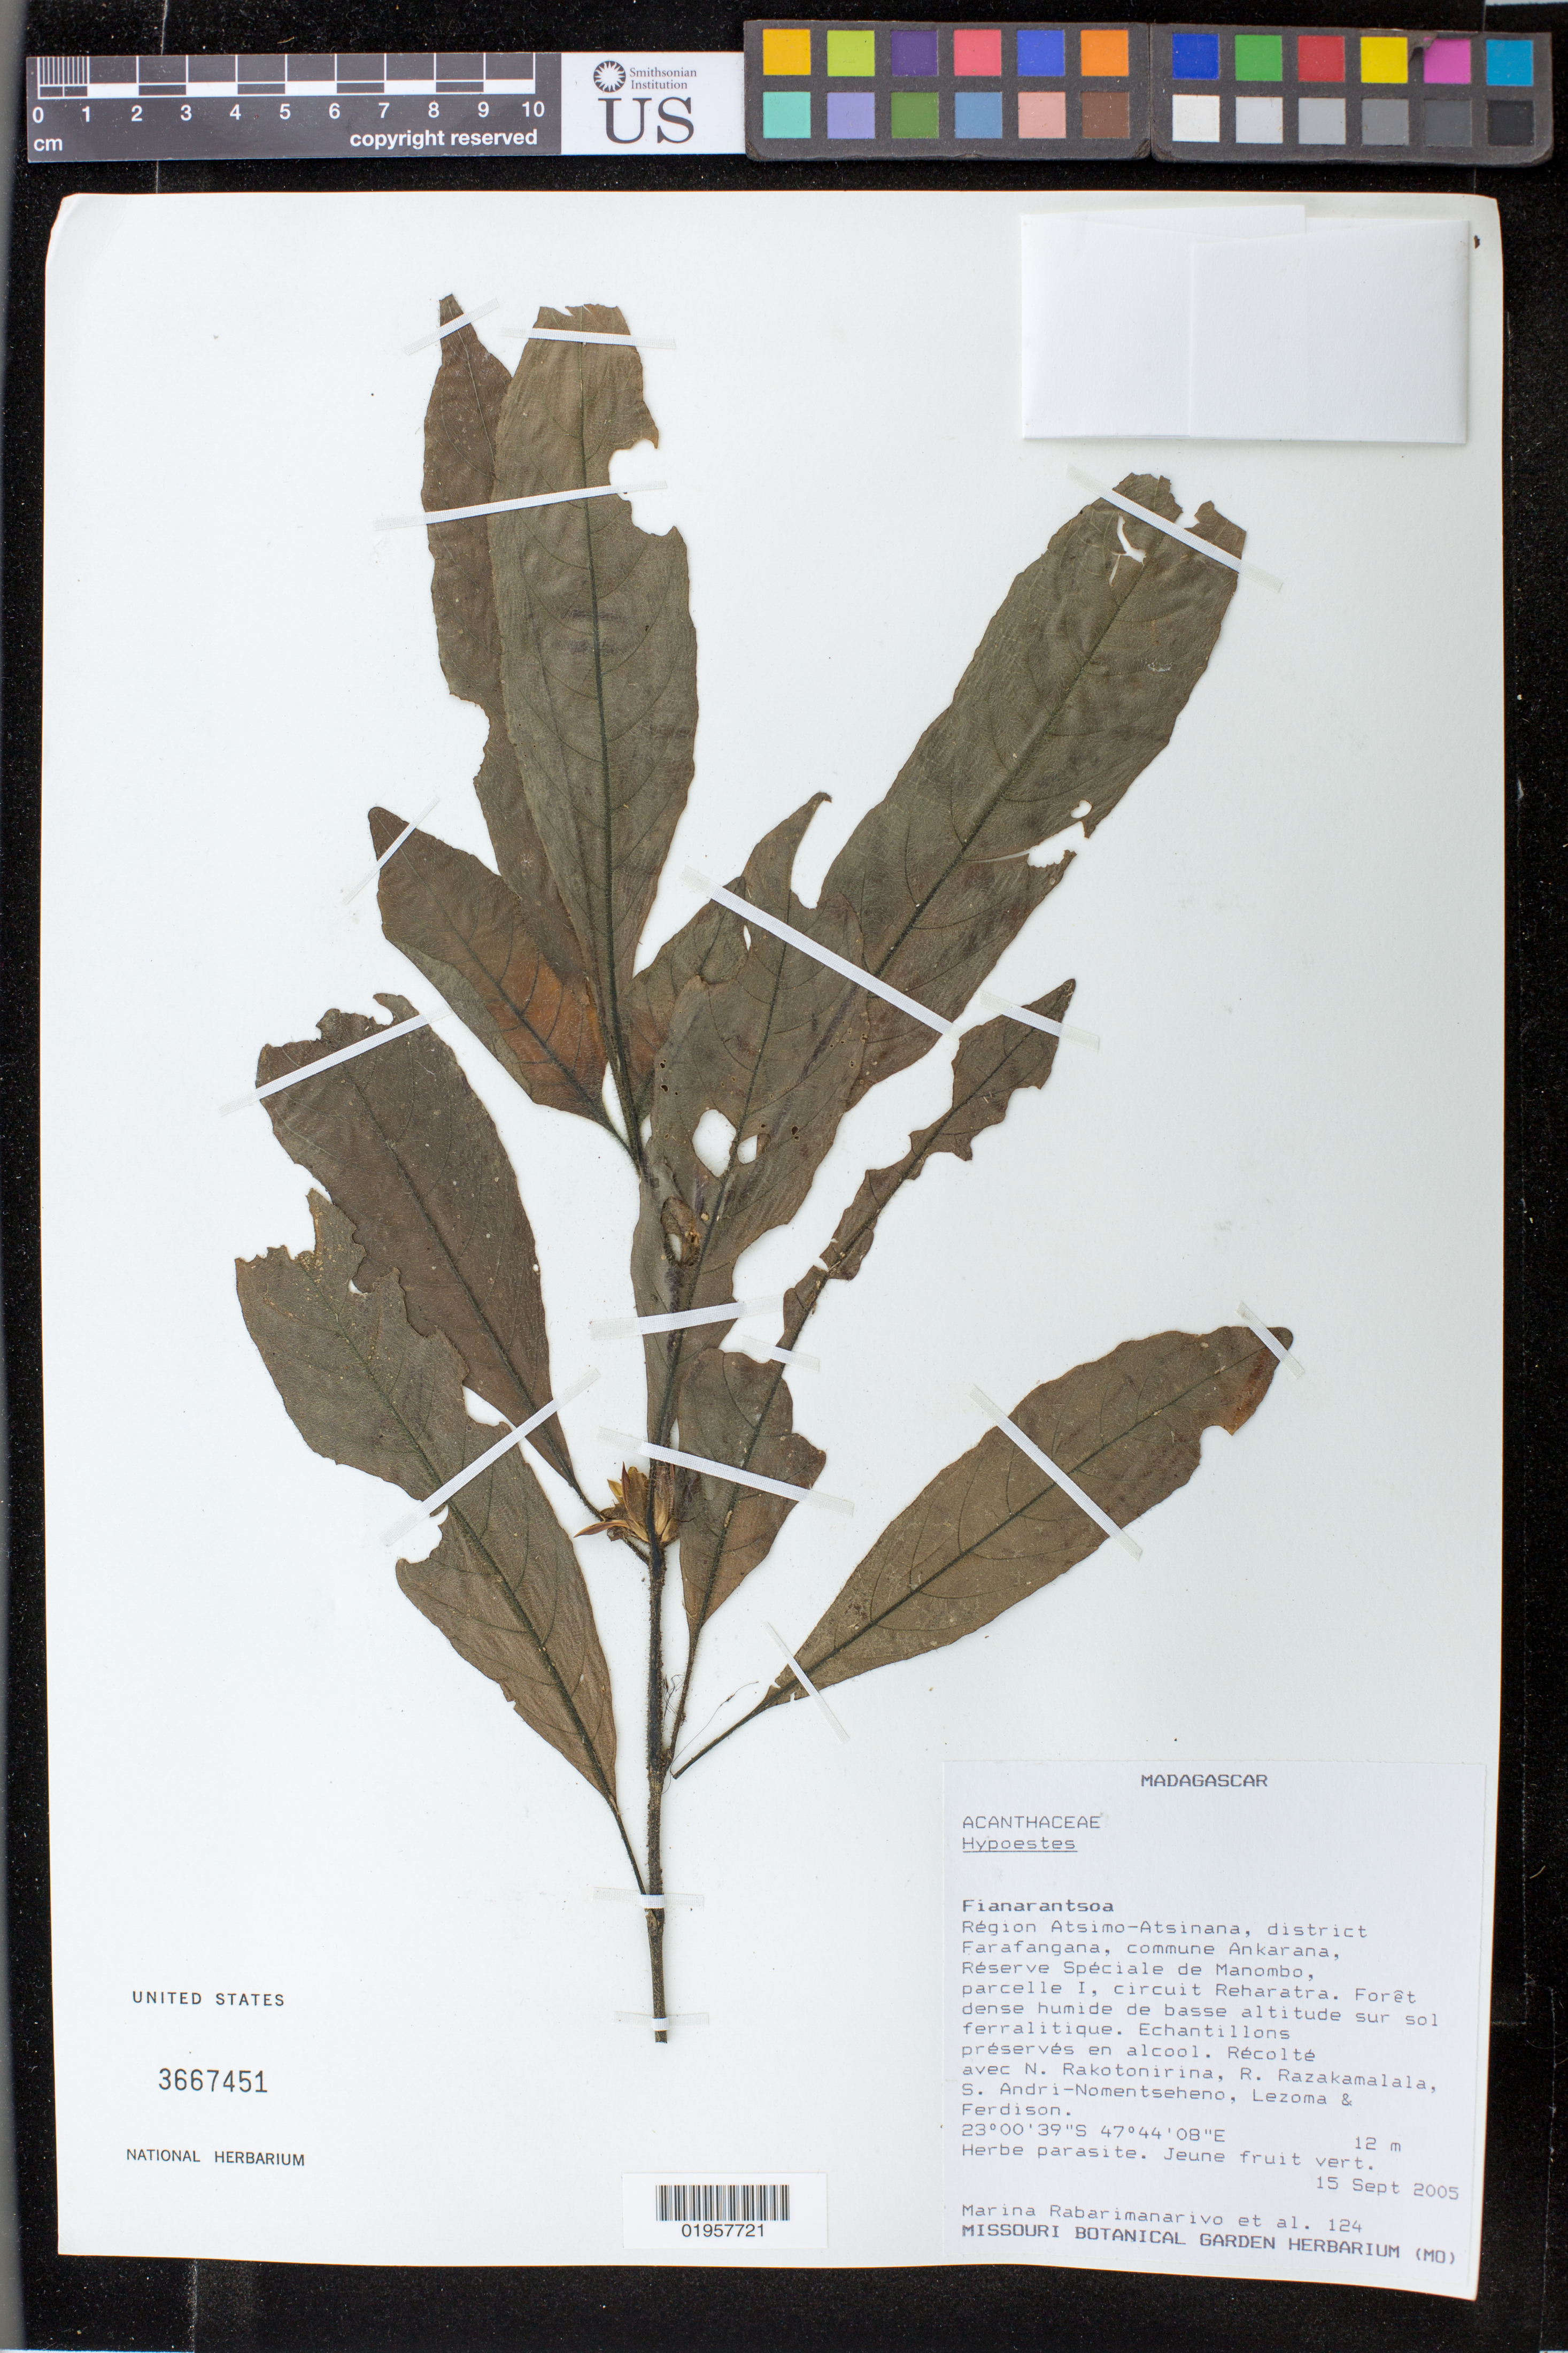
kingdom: Plantae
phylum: Tracheophyta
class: Magnoliopsida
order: Lamiales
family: Acanthaceae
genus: Hypoestes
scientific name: Hypoestes sp.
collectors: M. Rabarimanarivo, N. Rakotonirina, R. Razakamalala, S. Andri-Nomentseheno, -. Lezoma & -. Ferdison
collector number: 124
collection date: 2005-09-15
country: Madagascar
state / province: Atsimo-Atsinanana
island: Madagascar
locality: Région Atsimo-Atsinana, District Farafangana, commune Ankarana, Réserve Spéciale de manombo, parcelle I, circuit Reharatra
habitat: Forêt dense humide de basse altitude sur sol ferralitique. Echantillons préservés en alcool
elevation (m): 12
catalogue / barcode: US 3667451